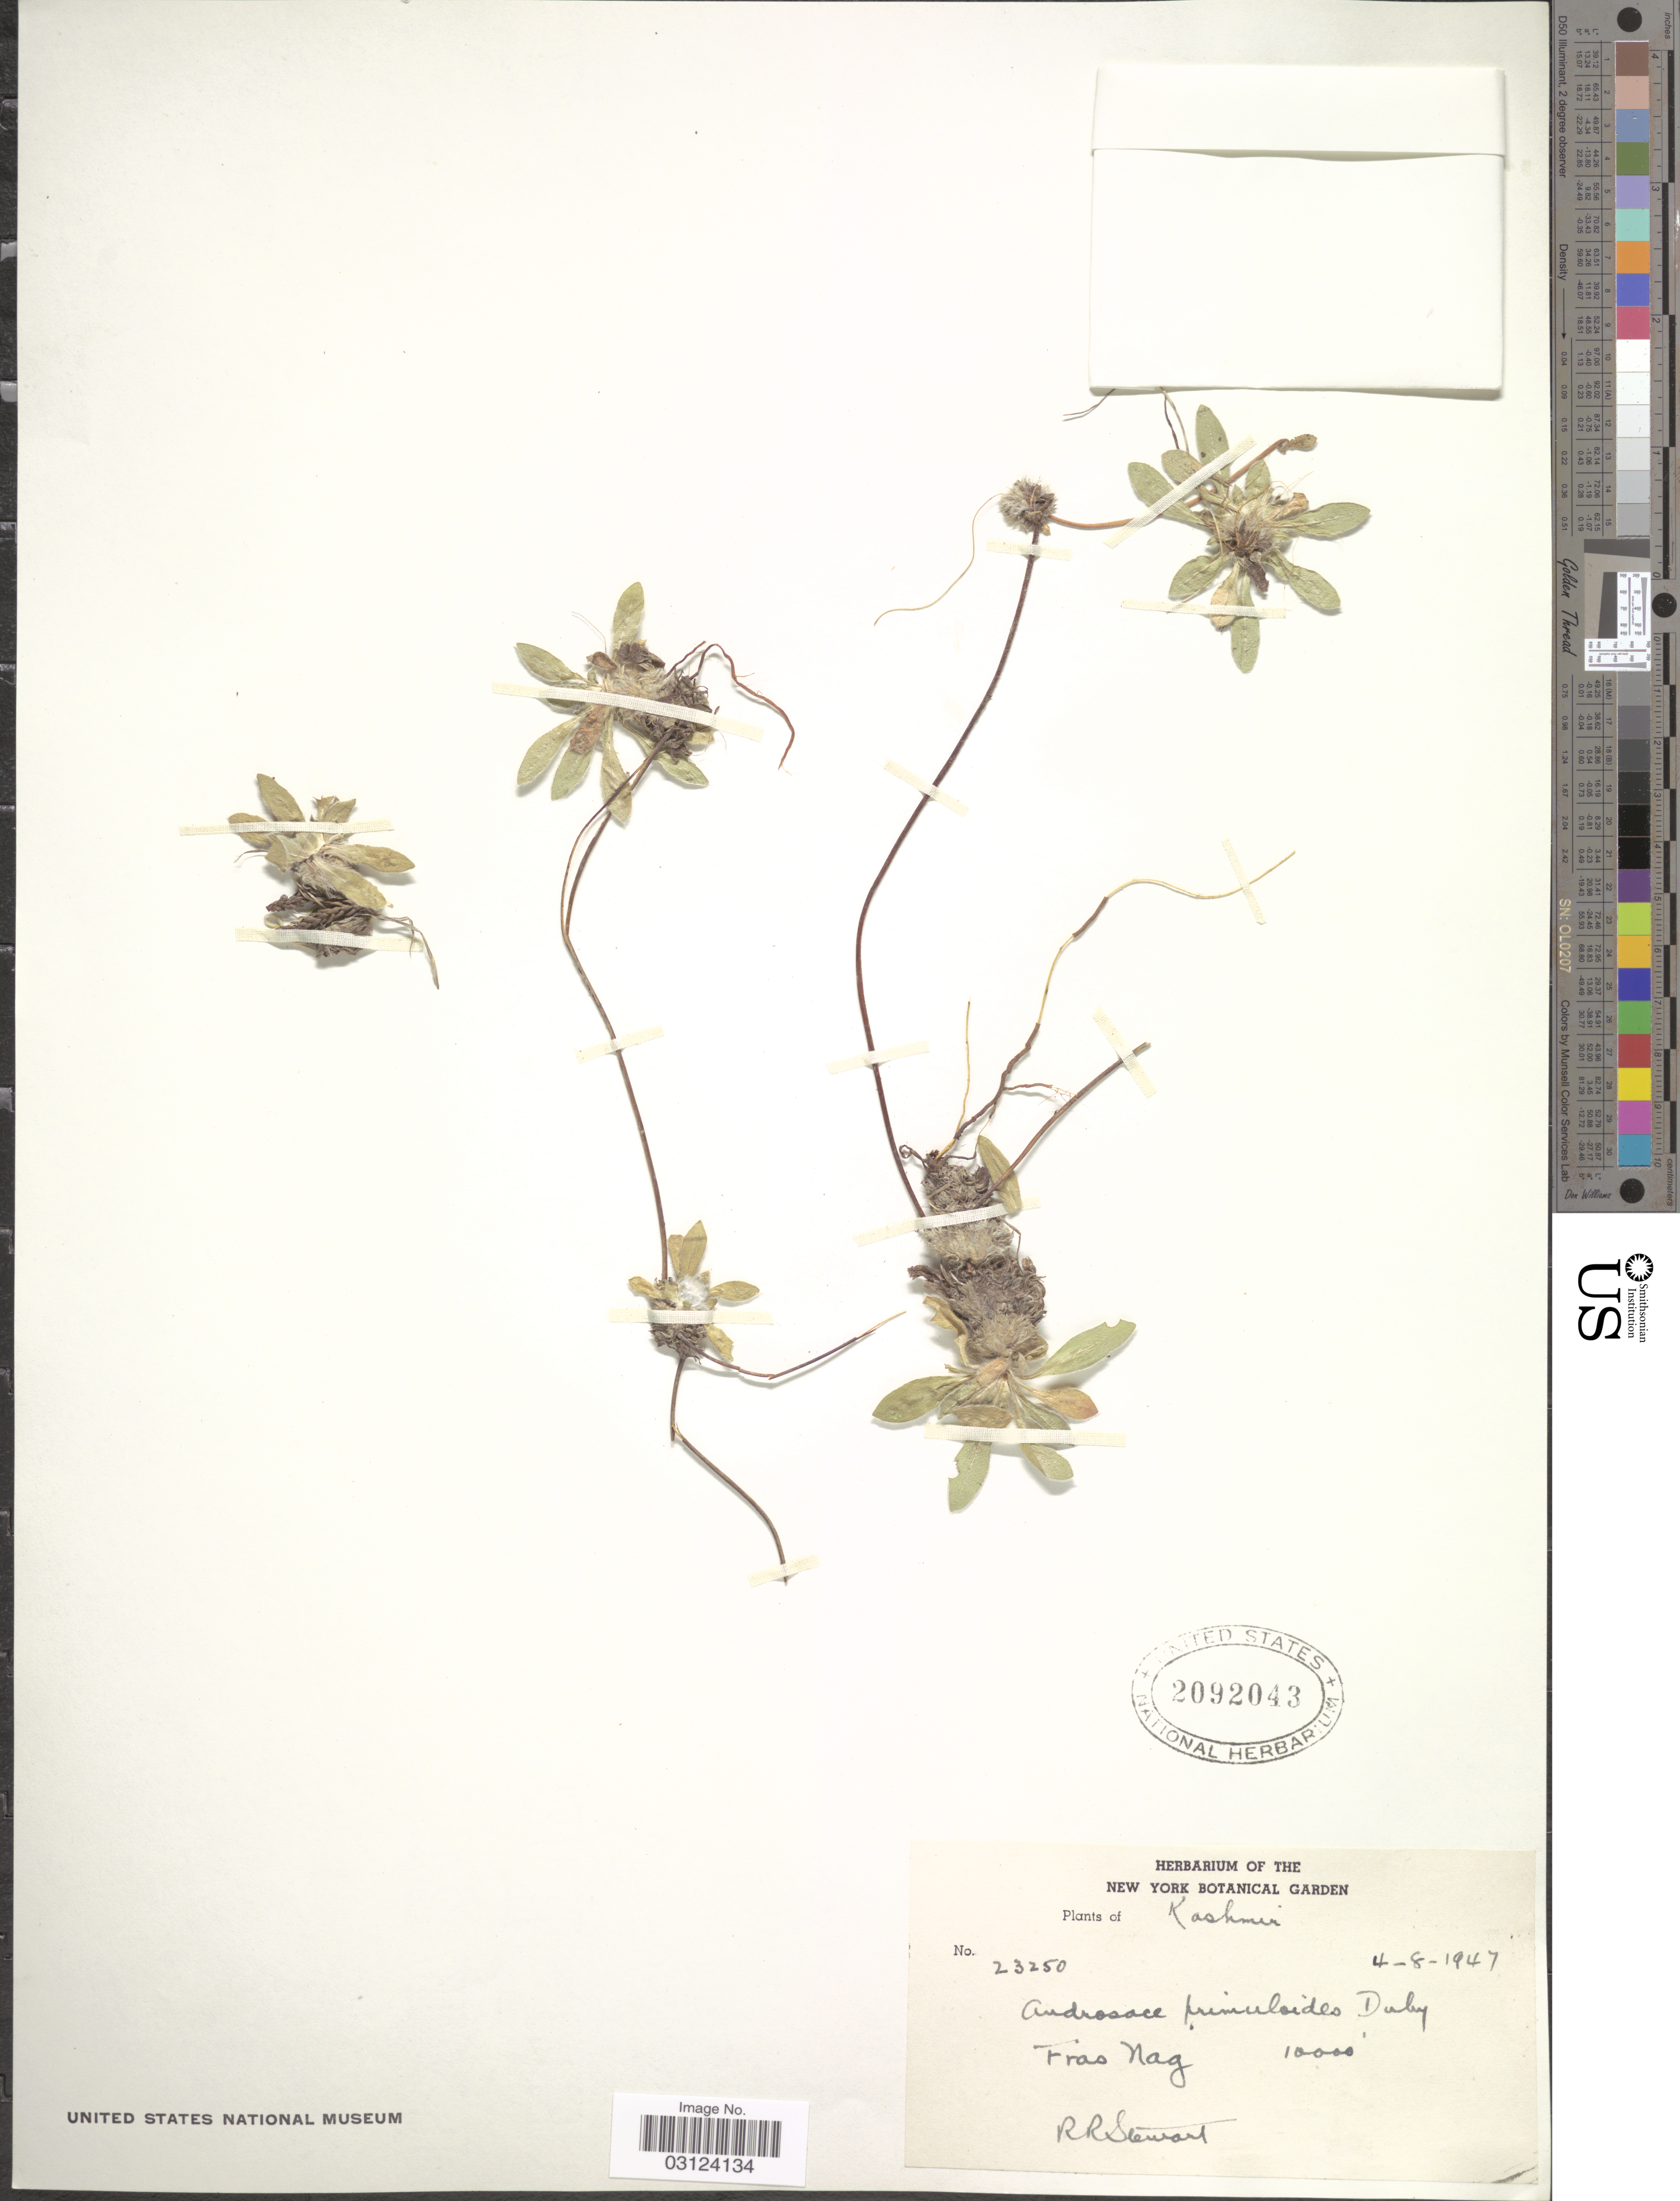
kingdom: Plantae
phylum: Tracheophyta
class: Magnoliopsida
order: Ericales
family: Primulaceae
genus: Androsace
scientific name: Androsace primuloides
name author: D. Don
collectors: R. Stewart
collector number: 23250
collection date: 1947-08-04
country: India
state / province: Jammu and Kashmir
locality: Kashmir, Fras Nag.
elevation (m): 3048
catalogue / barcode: US 2092043